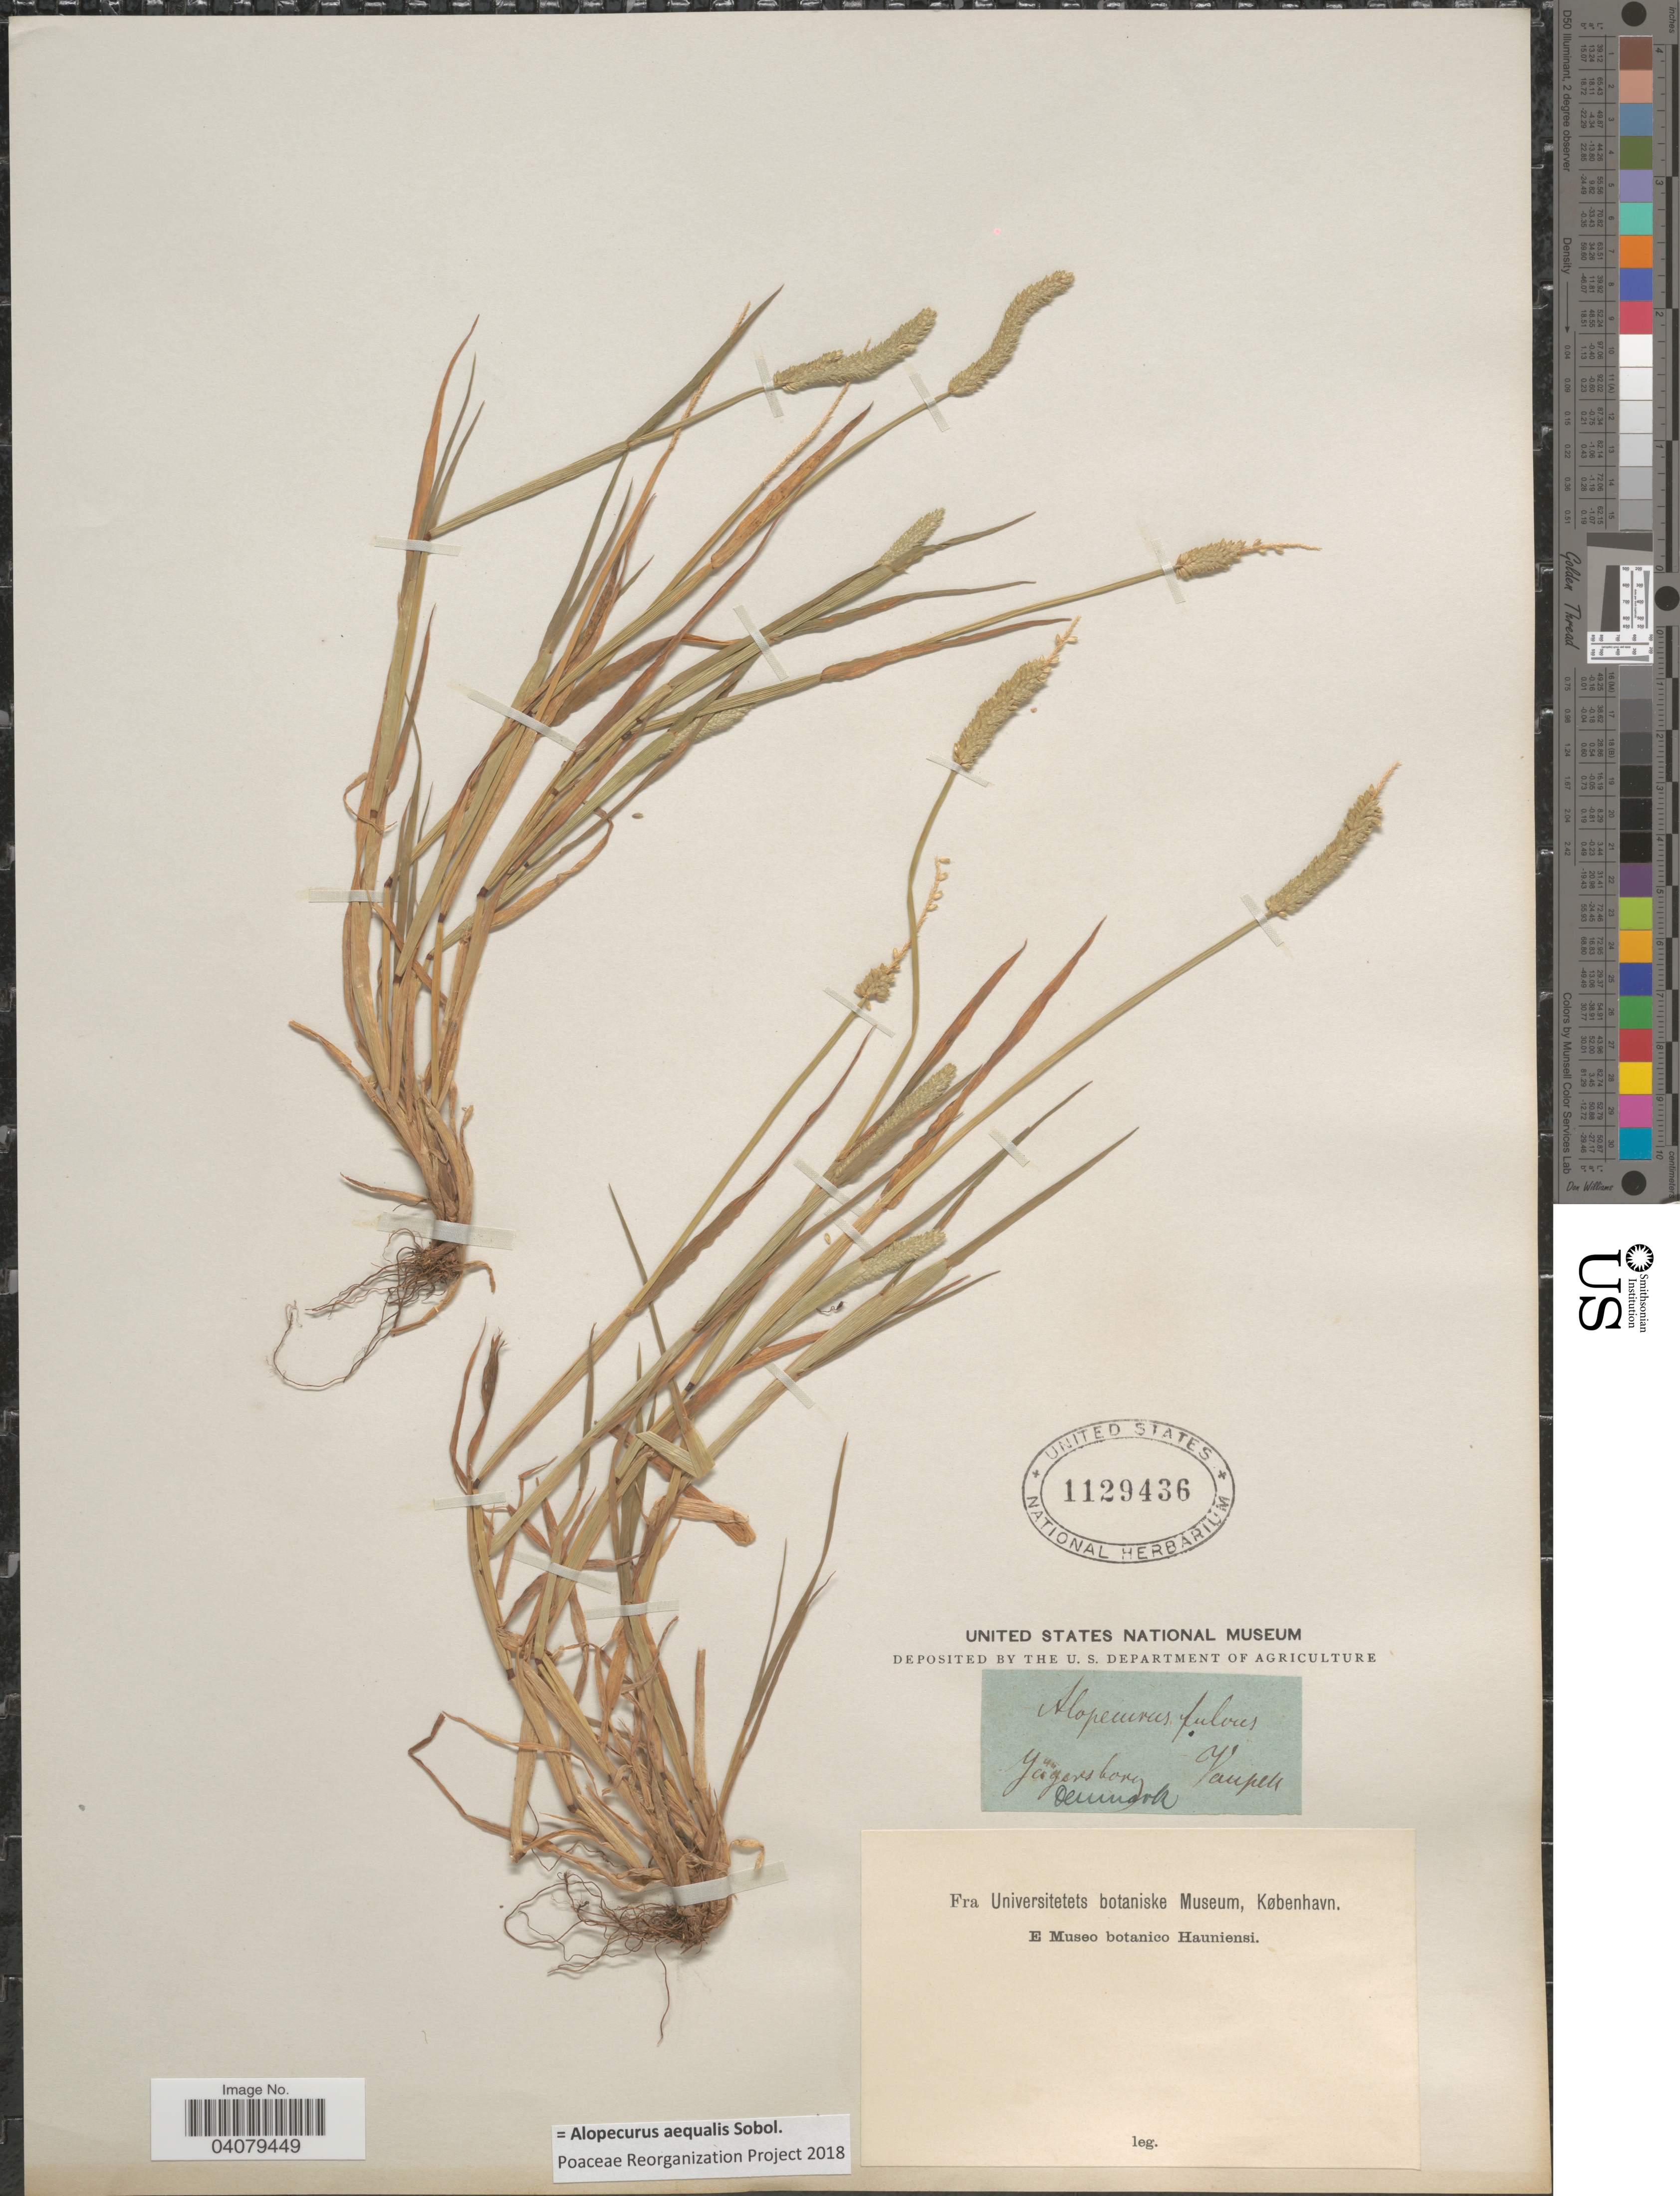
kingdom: Plantae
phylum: Tracheophyta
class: Liliopsida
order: Poales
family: Poaceae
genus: Alopecurus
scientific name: Alopecurus arundinaceus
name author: Poir.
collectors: Vaupell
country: Denmark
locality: Jægersborg.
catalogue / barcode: US 1129436